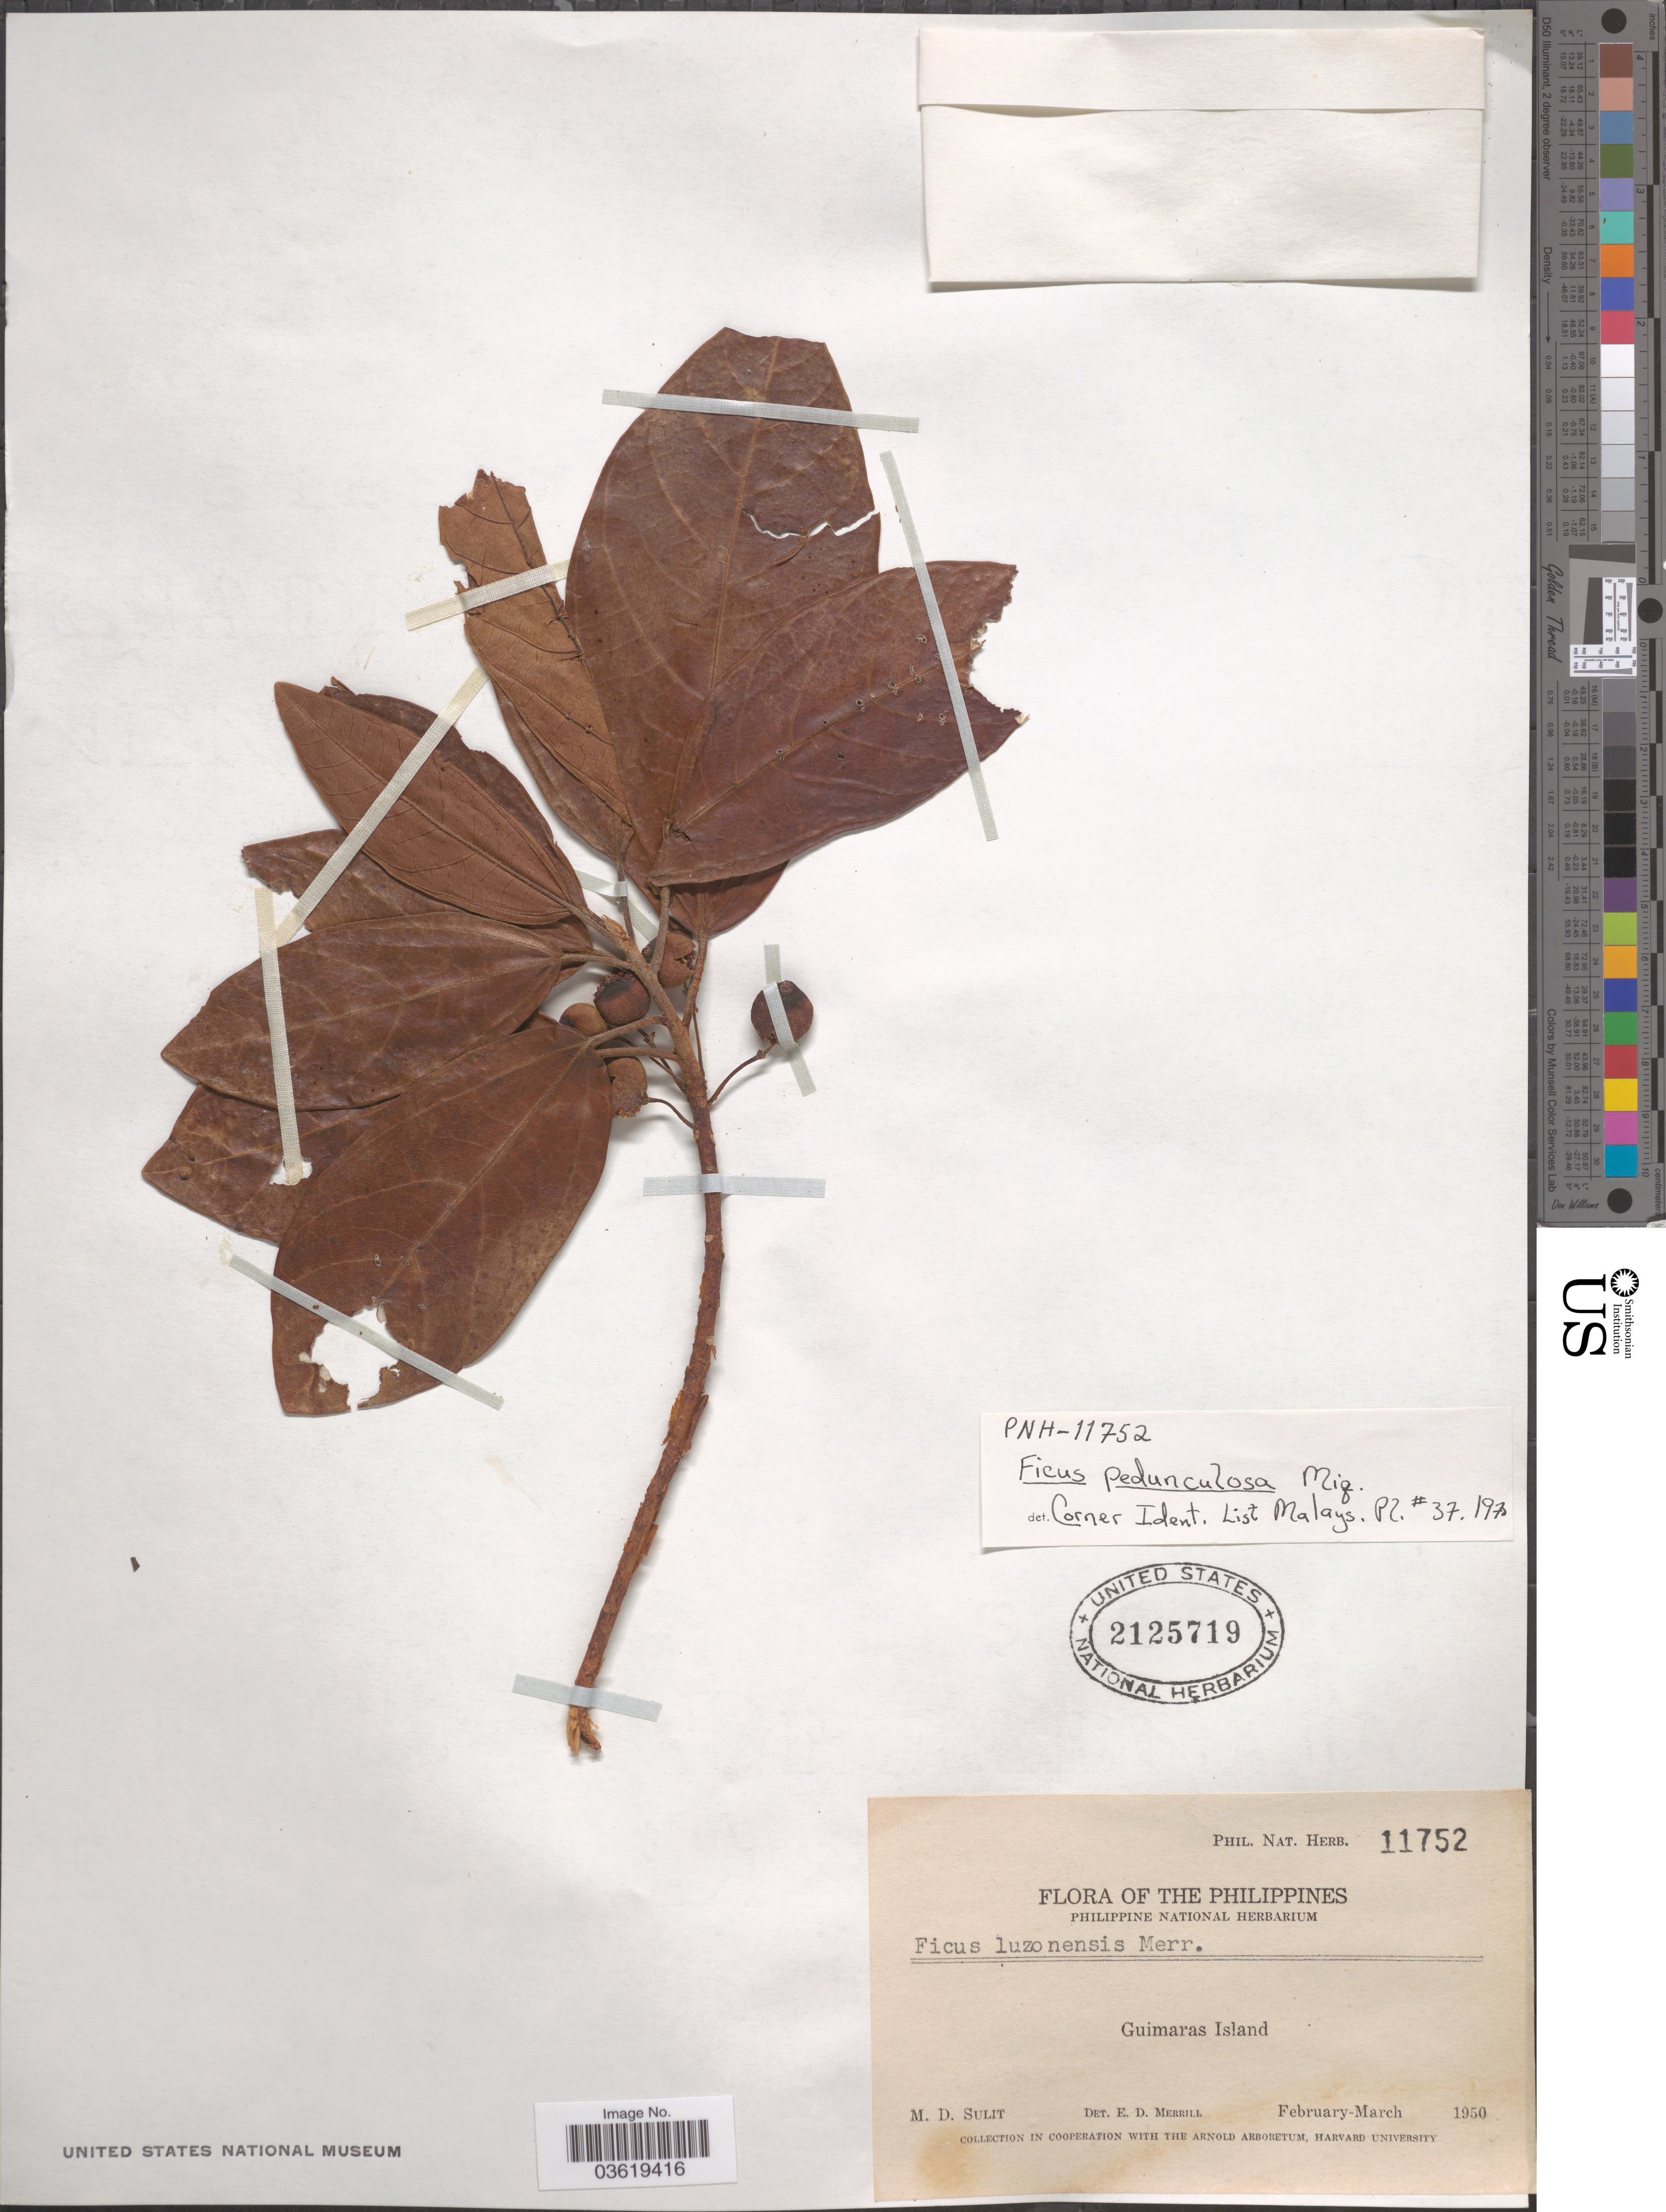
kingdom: Plantae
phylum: Tracheophyta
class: Magnoliopsida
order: Rosales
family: Moraceae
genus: Ficus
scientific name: Ficus pedunculosa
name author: Miq.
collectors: M. Sulit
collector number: Phil. Nat. Herb. 11752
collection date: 1950-02/1950-03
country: Philippines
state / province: Western Visayas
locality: Guimaras Island.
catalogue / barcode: US 2125719